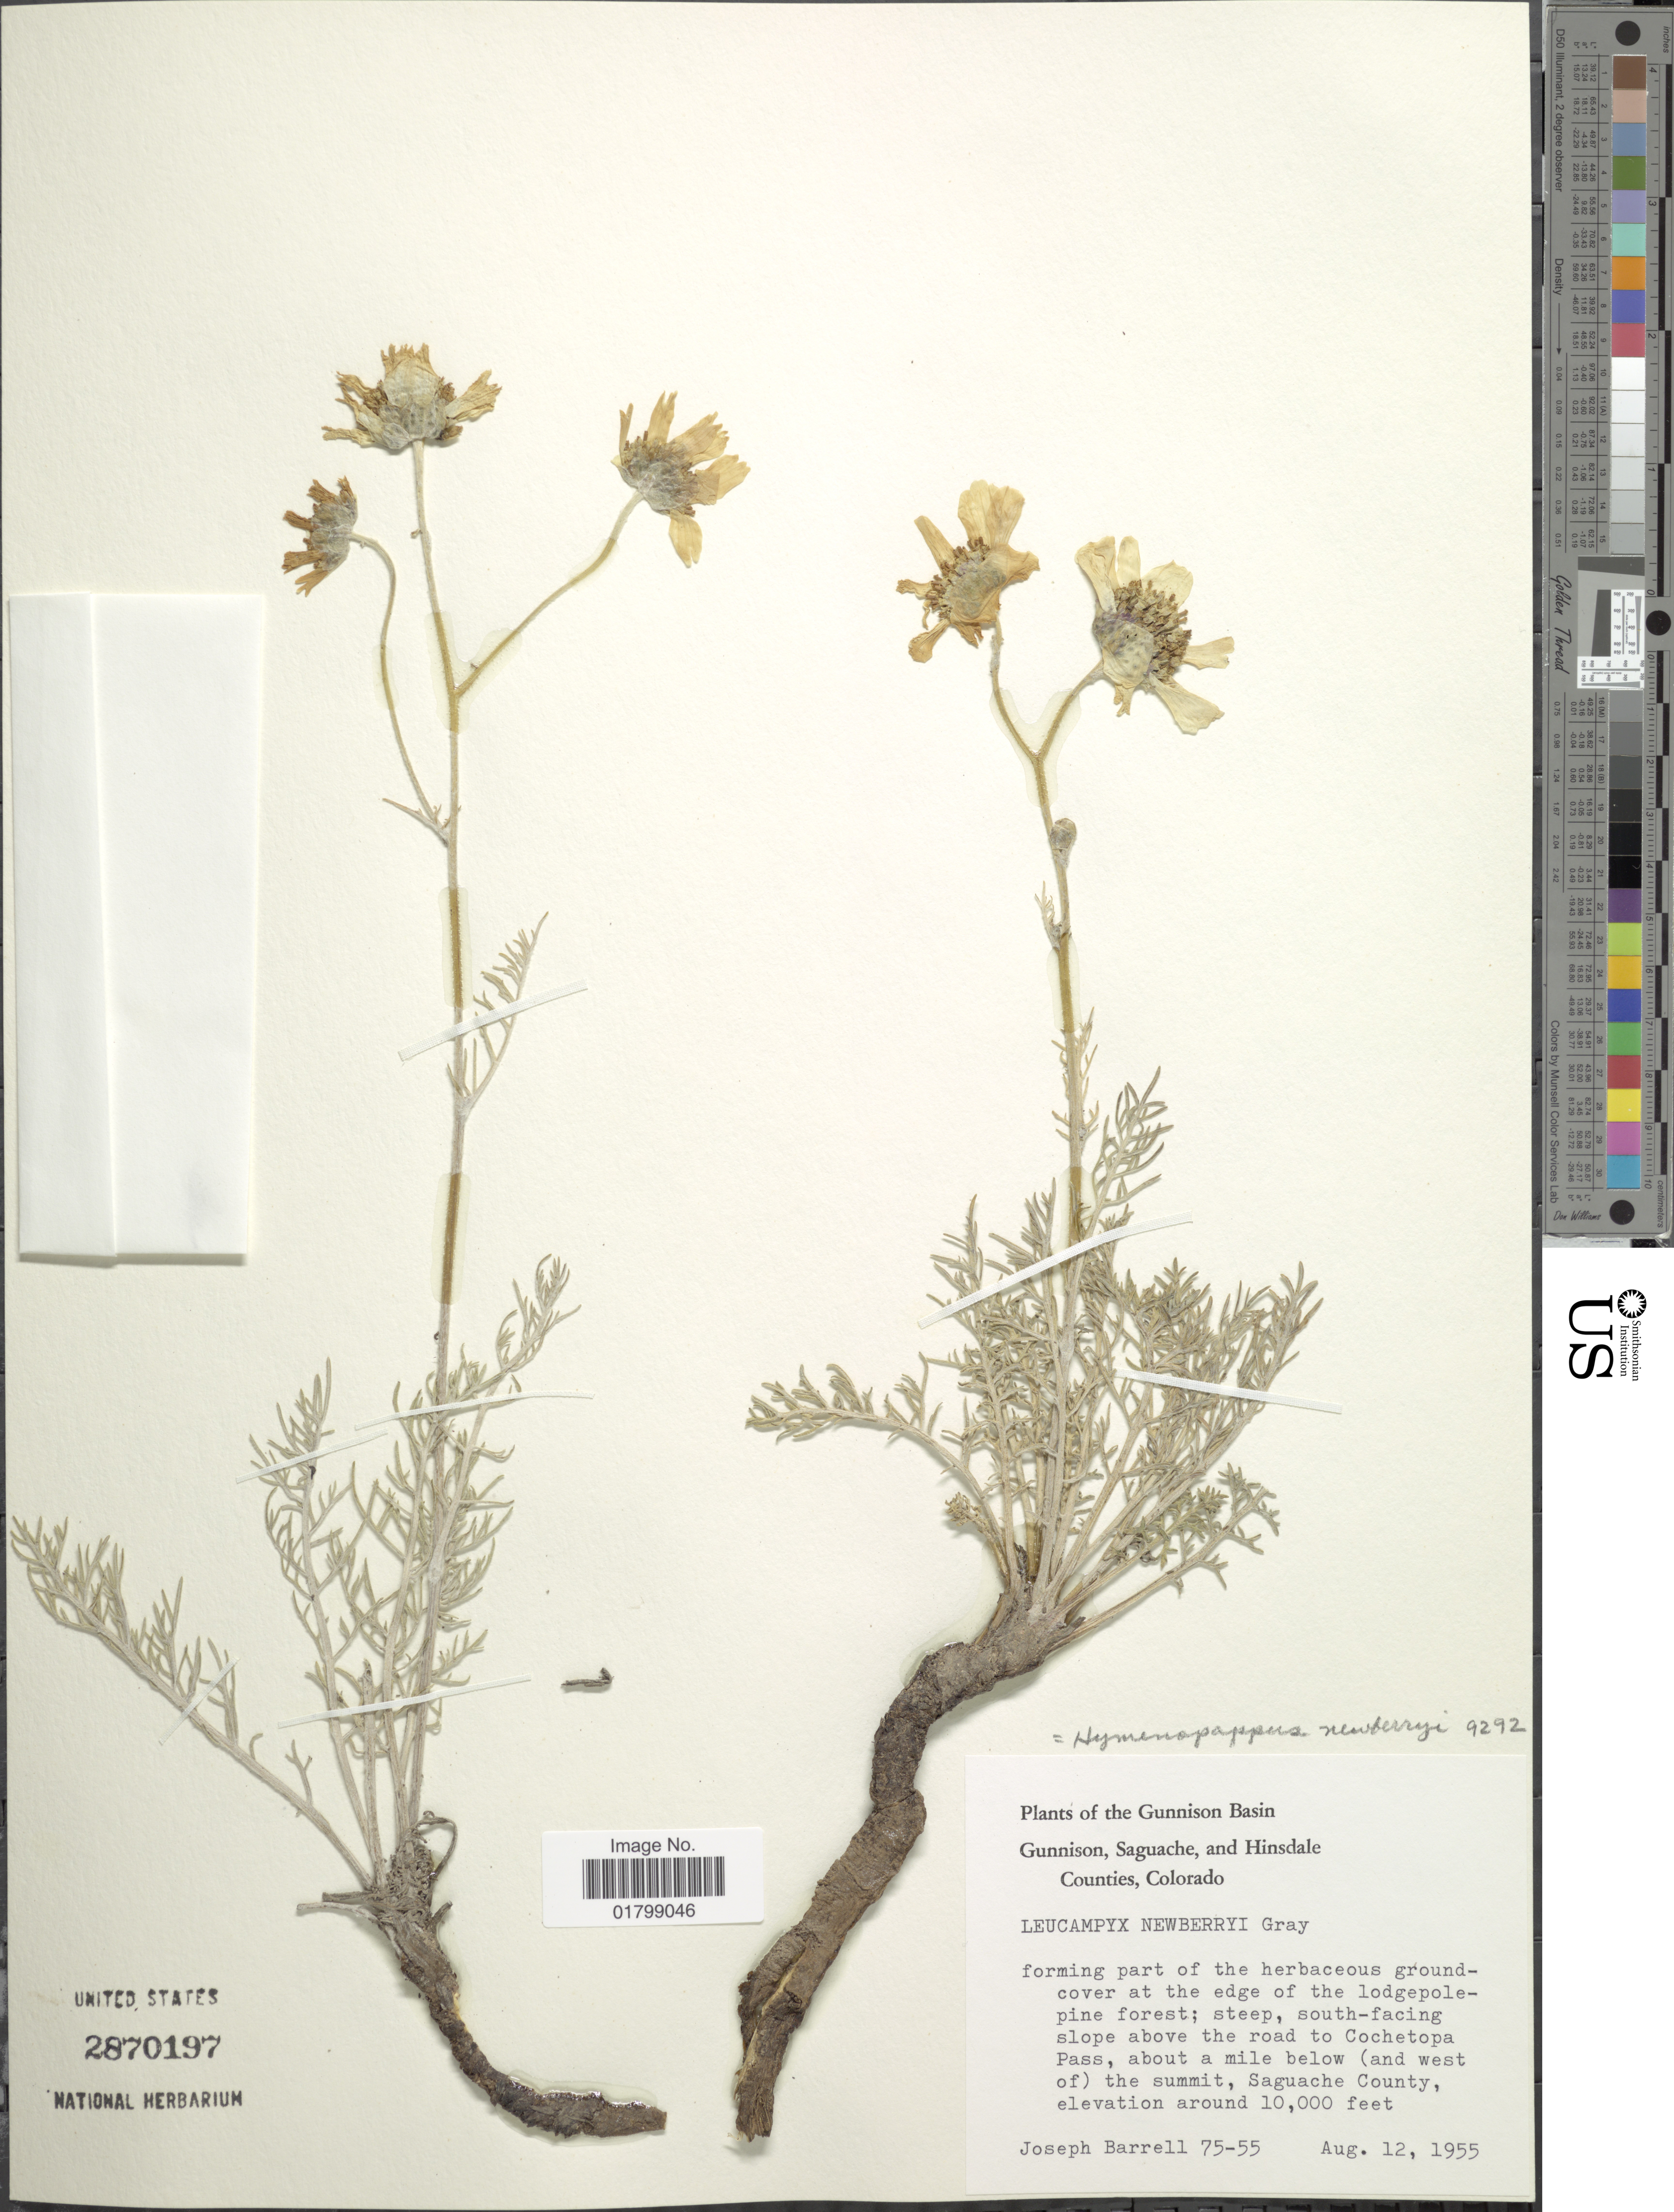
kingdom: Plantae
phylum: Tracheophyta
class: Magnoliopsida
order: Asterales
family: Asteraceae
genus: Hymenopappus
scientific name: Hymenopappus newberryi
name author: (D.D. Keck) B.L. Turner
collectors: J. Barrell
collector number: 75-55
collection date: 1955-08-12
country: United States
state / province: Colorado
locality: Gunnison Base, Gunnison, Saguache, and Hinsdale Counties, south-facing slope above the road to Cochetopa Pass, about a mile below (and west of) the summit, Saguache County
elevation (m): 3048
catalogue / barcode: US 2870197